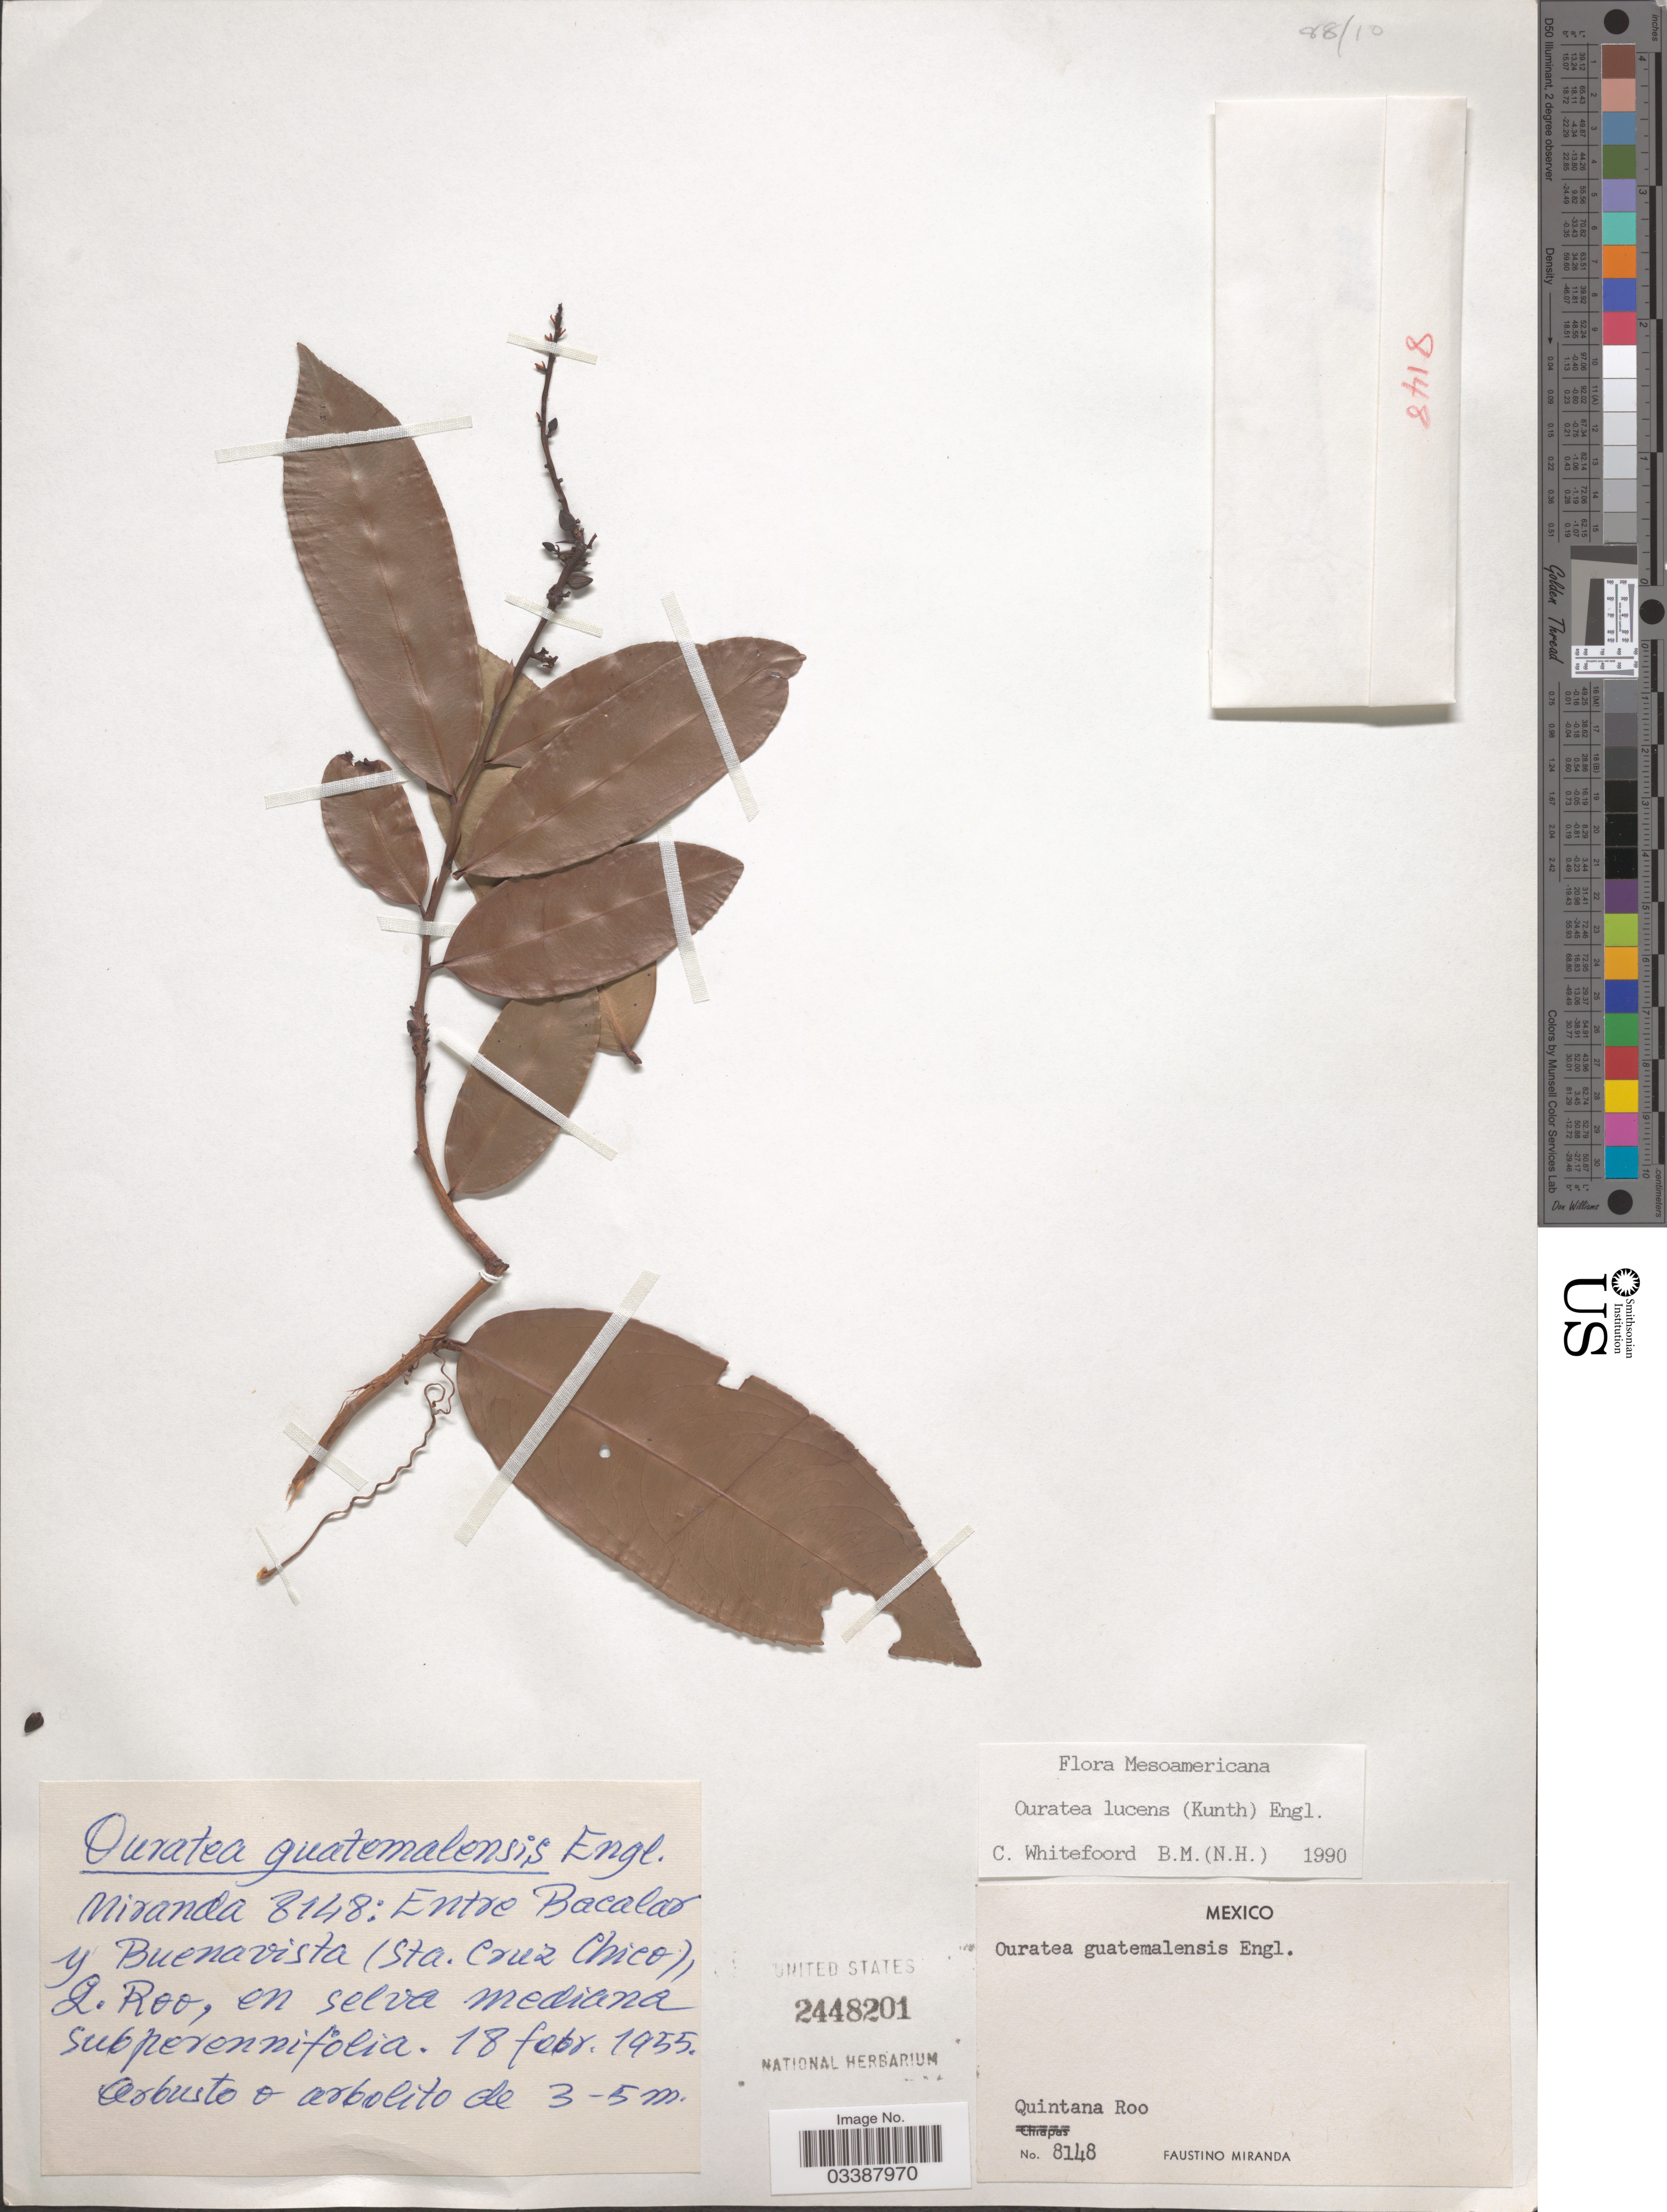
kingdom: Plantae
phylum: Tracheophyta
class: Magnoliopsida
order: Malpighiales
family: Ochnaceae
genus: Ouratea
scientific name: Ouratea lucens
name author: (Kunth) Engl.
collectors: F. Miranda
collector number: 8148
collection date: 1955-02-18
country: Mexico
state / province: Quintana Roo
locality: Entre Bacalao y Buenavista (Sta. Cruz Chico).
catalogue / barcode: US 2448201